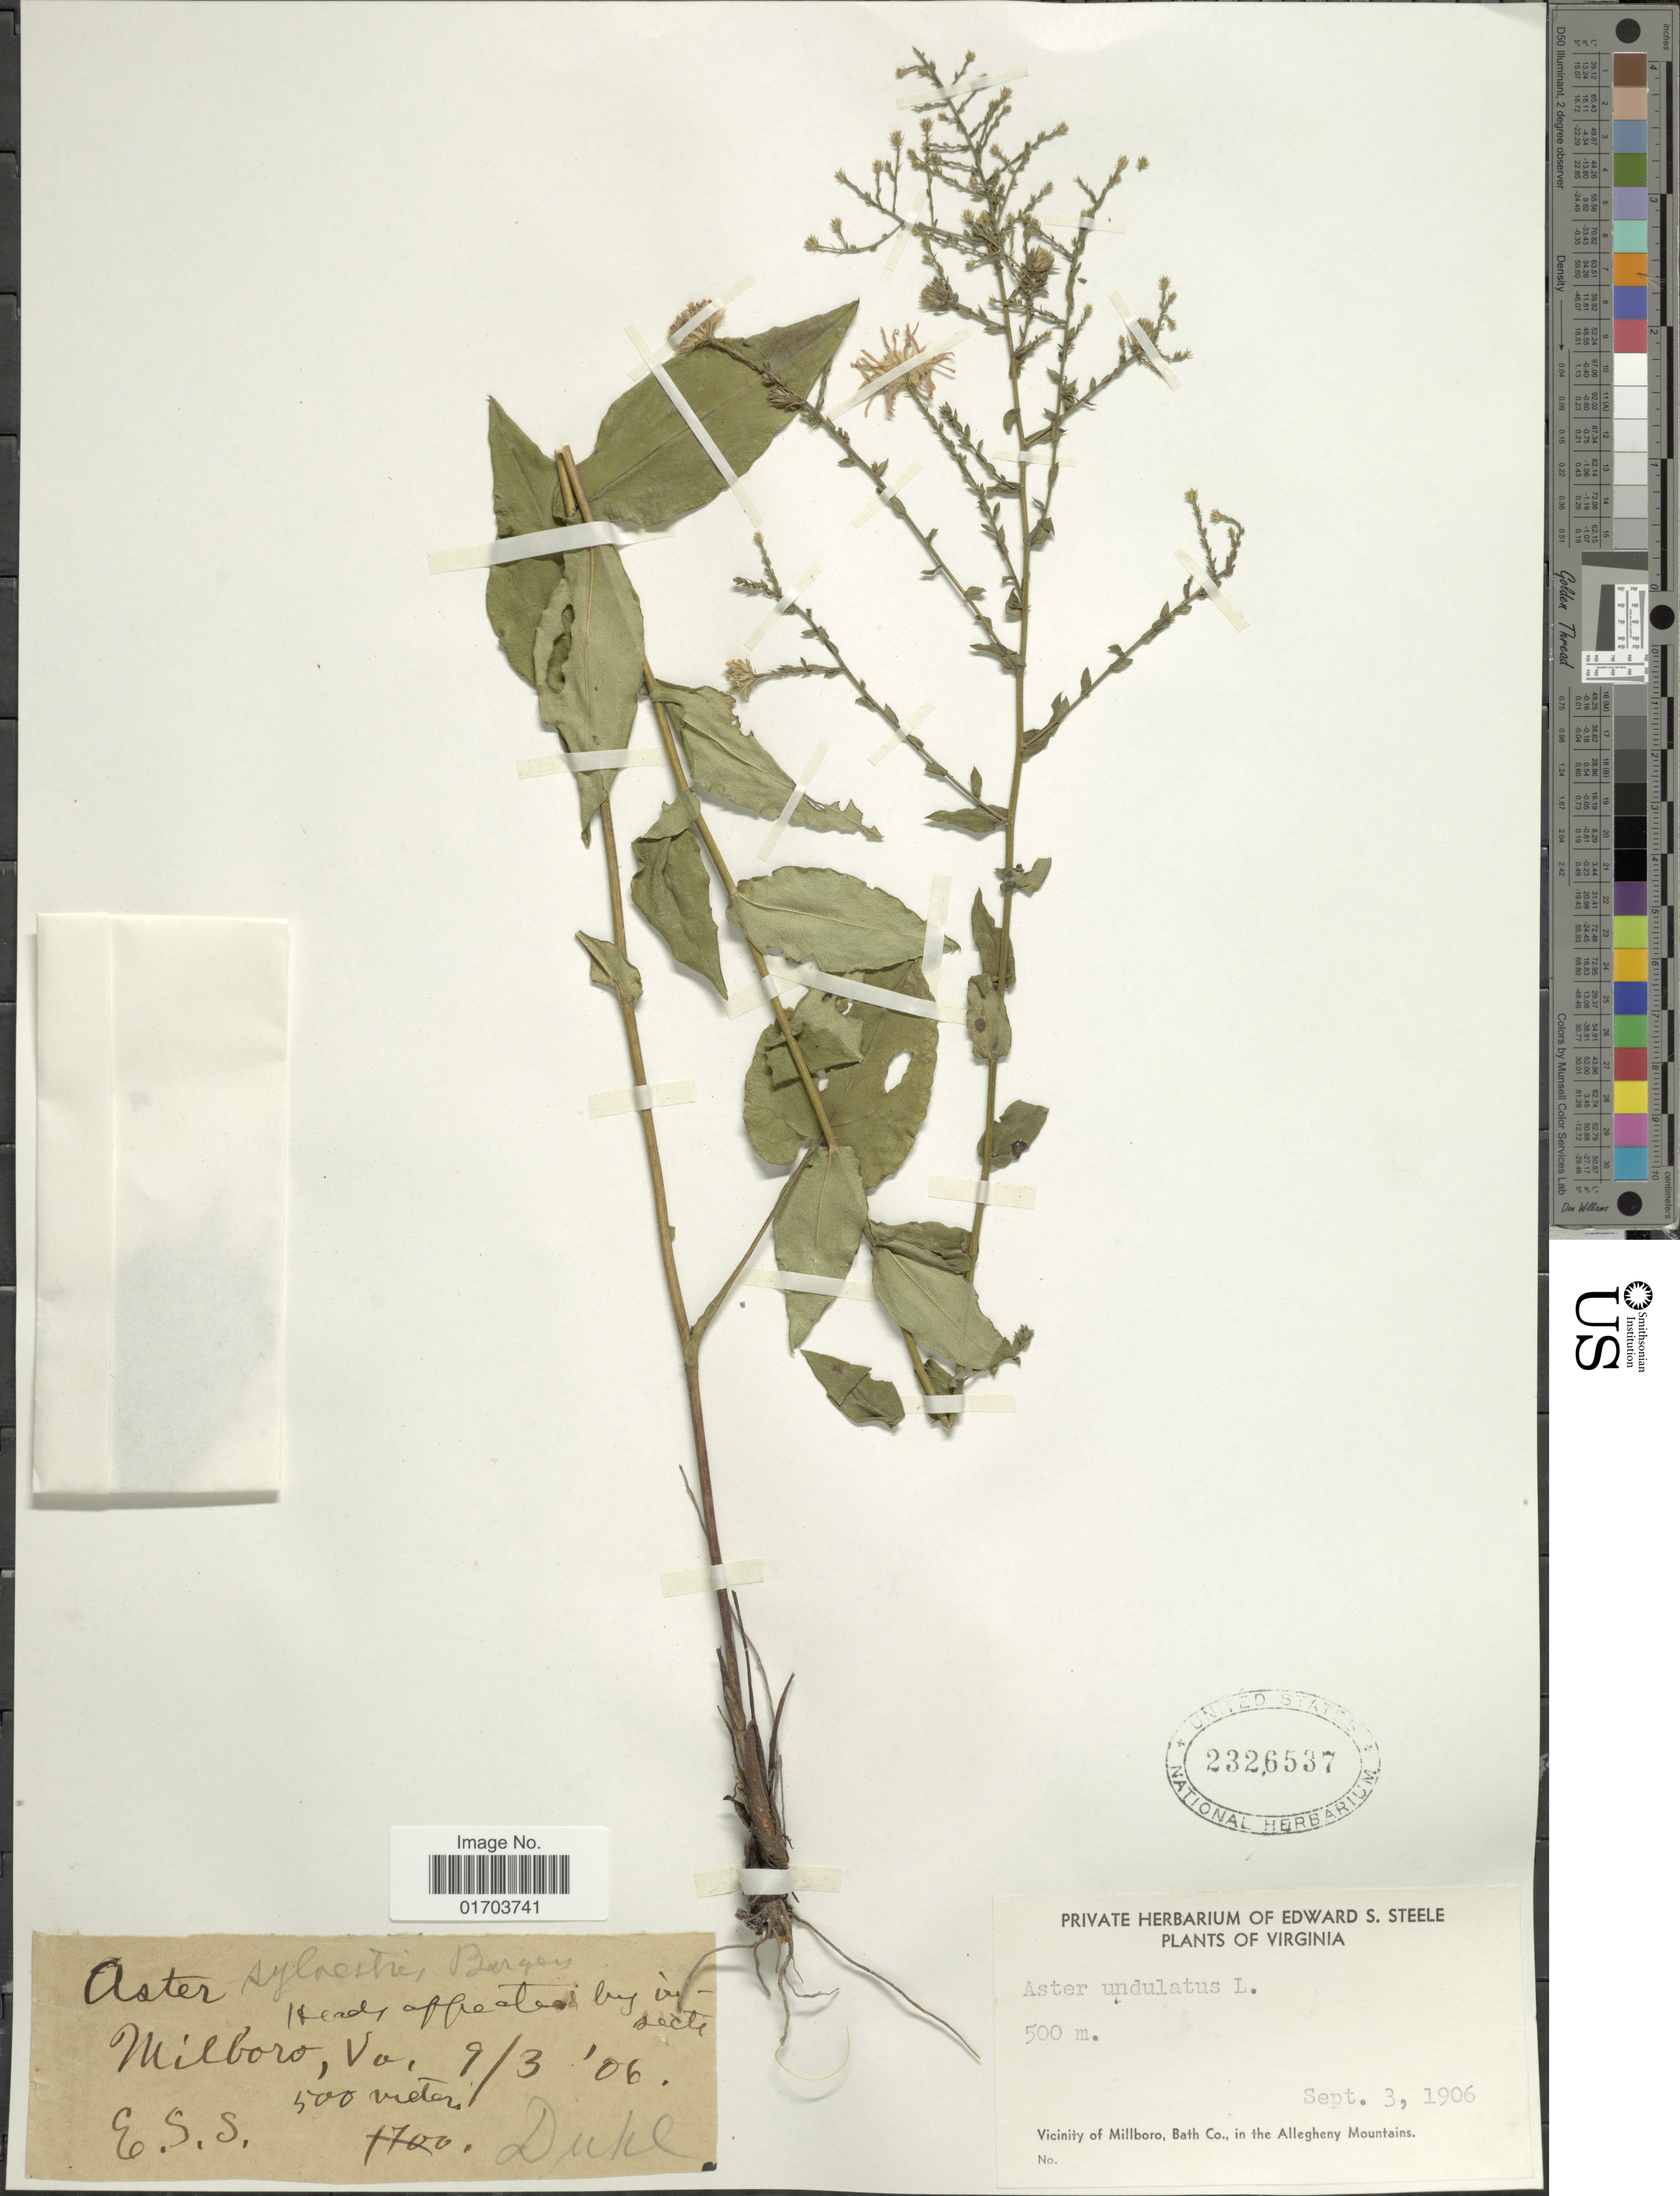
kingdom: Plantae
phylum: Tracheophyta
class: Magnoliopsida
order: Asterales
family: Asteraceae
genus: Symphyotrichum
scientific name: Symphyotrichum undulatum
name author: (L.) G.L. Nesom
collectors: E. Steele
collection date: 1906-09-03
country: United States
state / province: Virginia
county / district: Bath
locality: Virginia. Milboro, Va. Vicinity of Milboro, bath Co., in the Allegheny Mountains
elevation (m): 500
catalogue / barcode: US 2326537